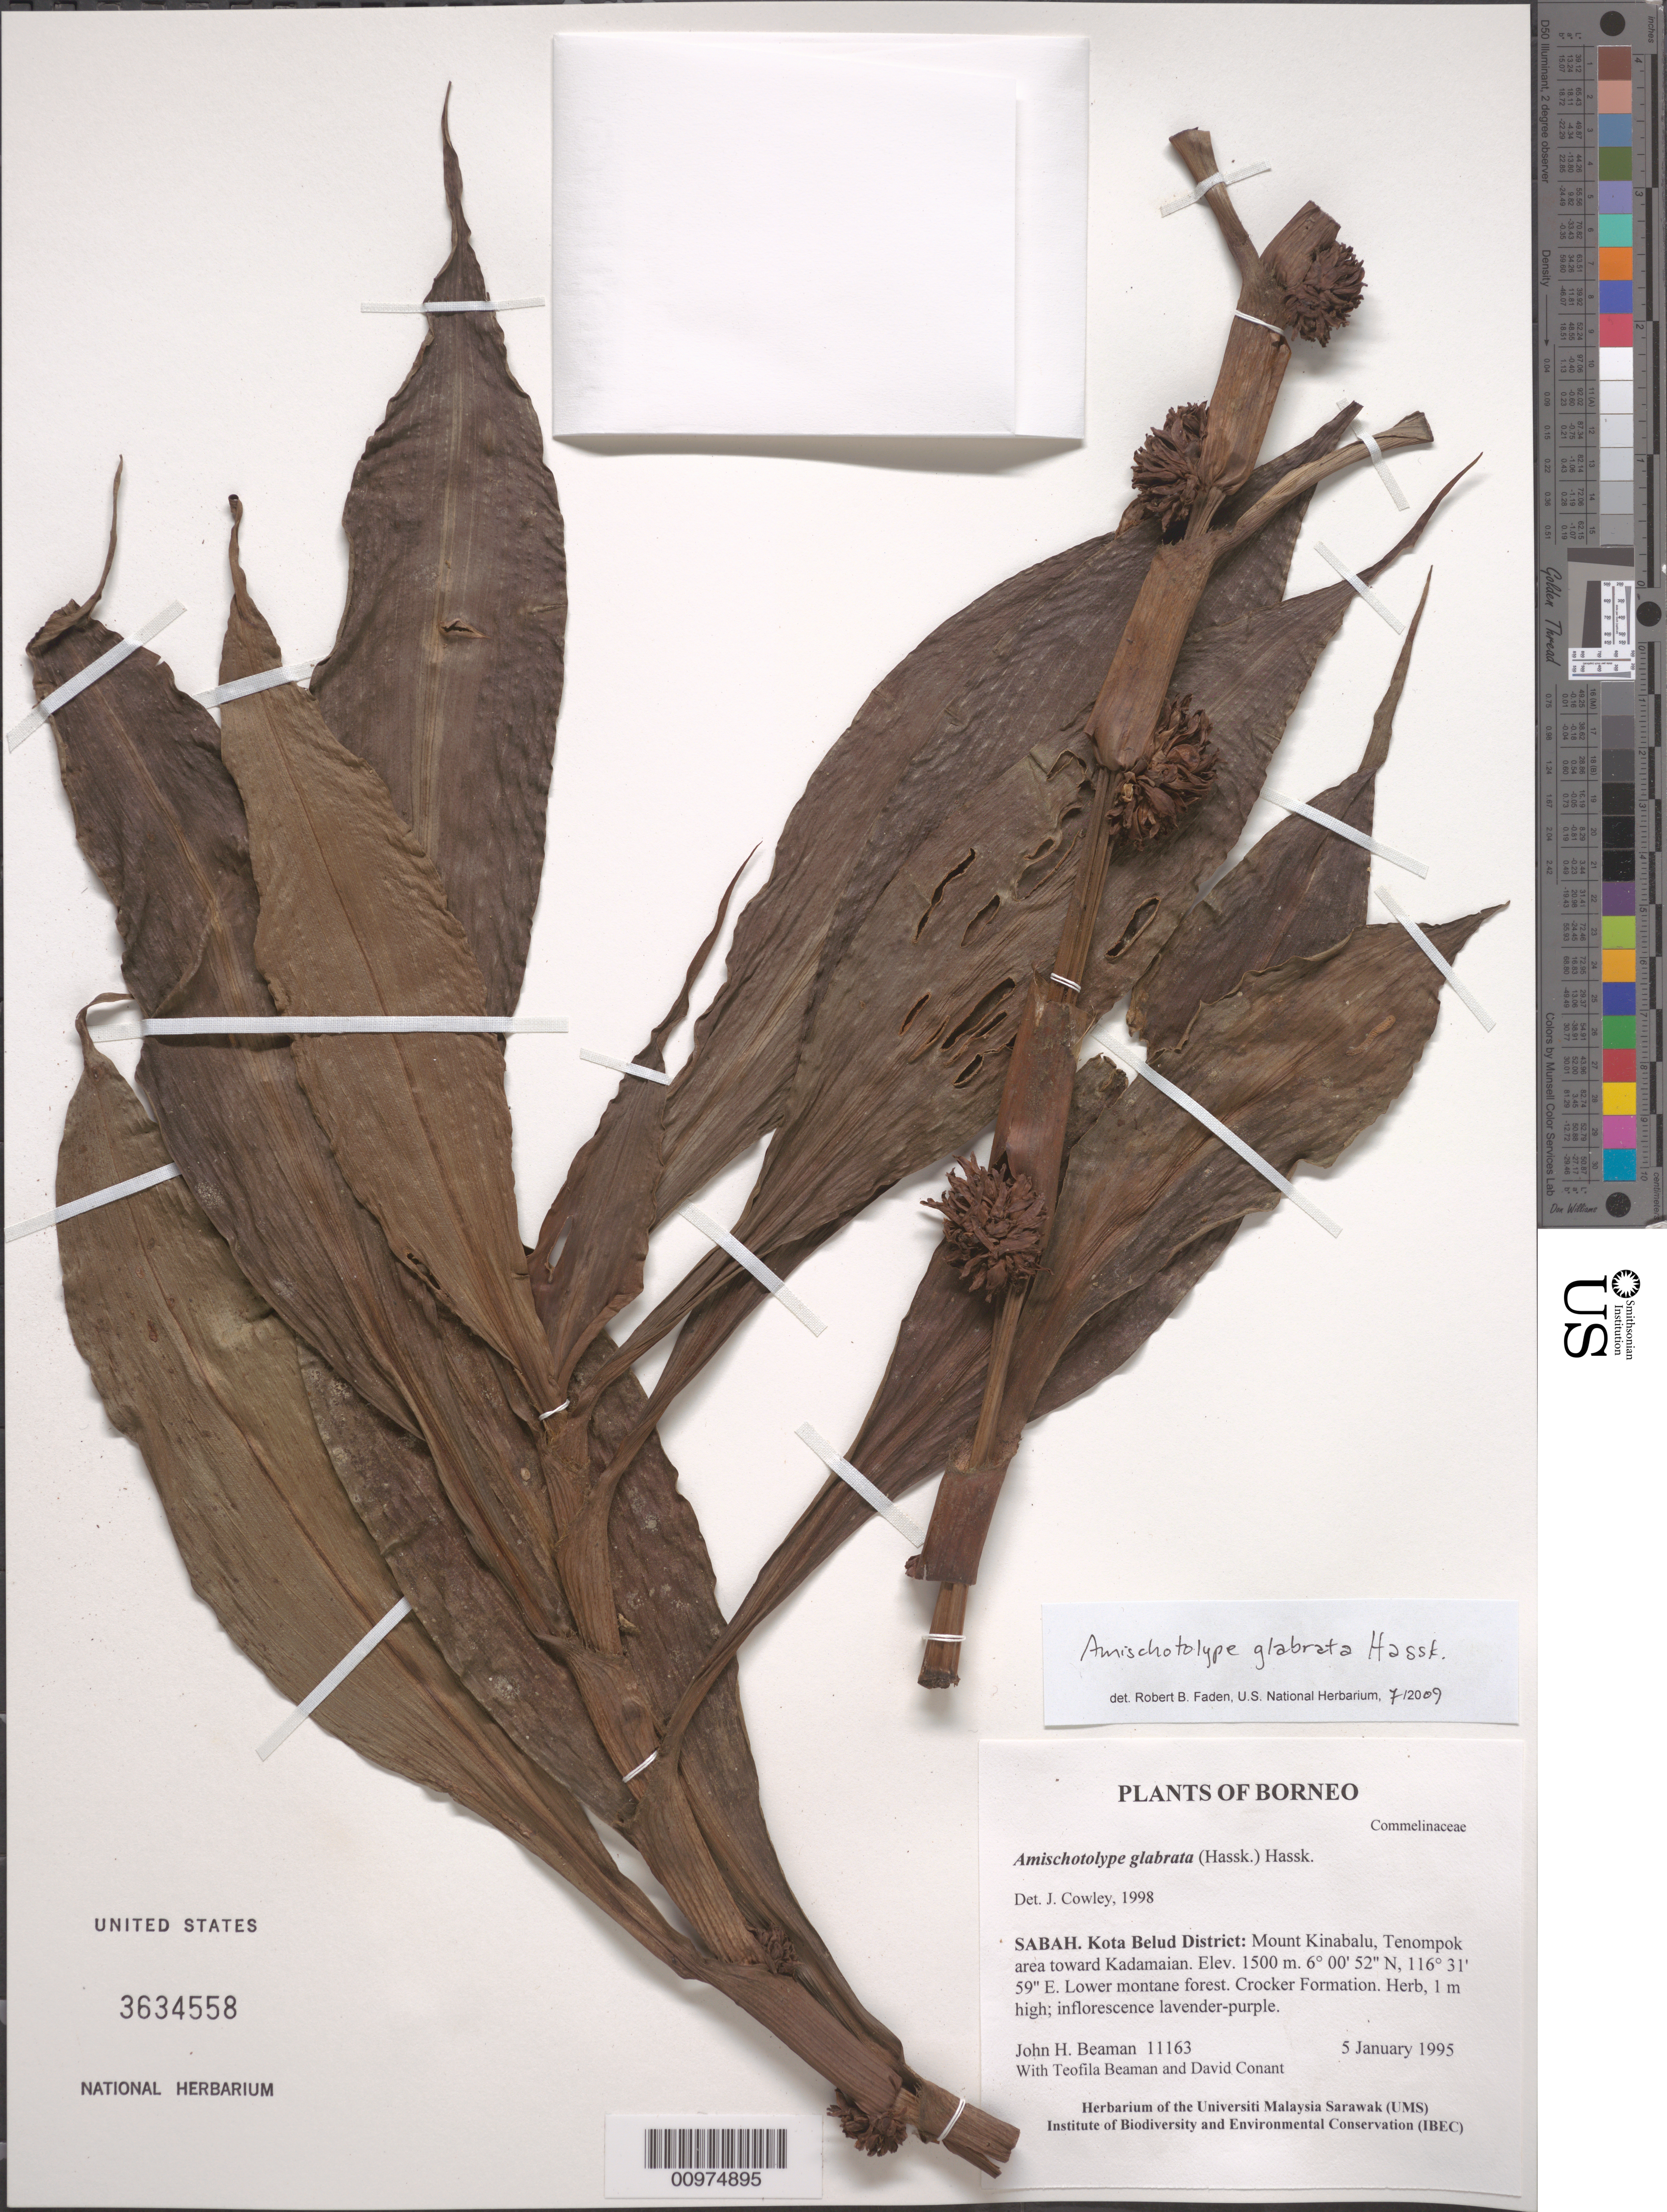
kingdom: Plantae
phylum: Tracheophyta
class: Liliopsida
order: Commelinales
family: Commelinaceae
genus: Amischotolype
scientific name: Amischotolype glabrata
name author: Hassk.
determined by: Faden, Robert B., (US), Smithsonian Institution - National Museum of Natural History (UNITED STATES)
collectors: J. H. Beaman et al.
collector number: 11163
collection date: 1995-01-05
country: Malaysia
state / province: Sabah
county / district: Kota Belud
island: Borneo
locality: Mount Kinabalu, Tenompok area toward Kadamaian.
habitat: Lower montane forest. Crocker Formation.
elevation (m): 1500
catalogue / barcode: US 3634558